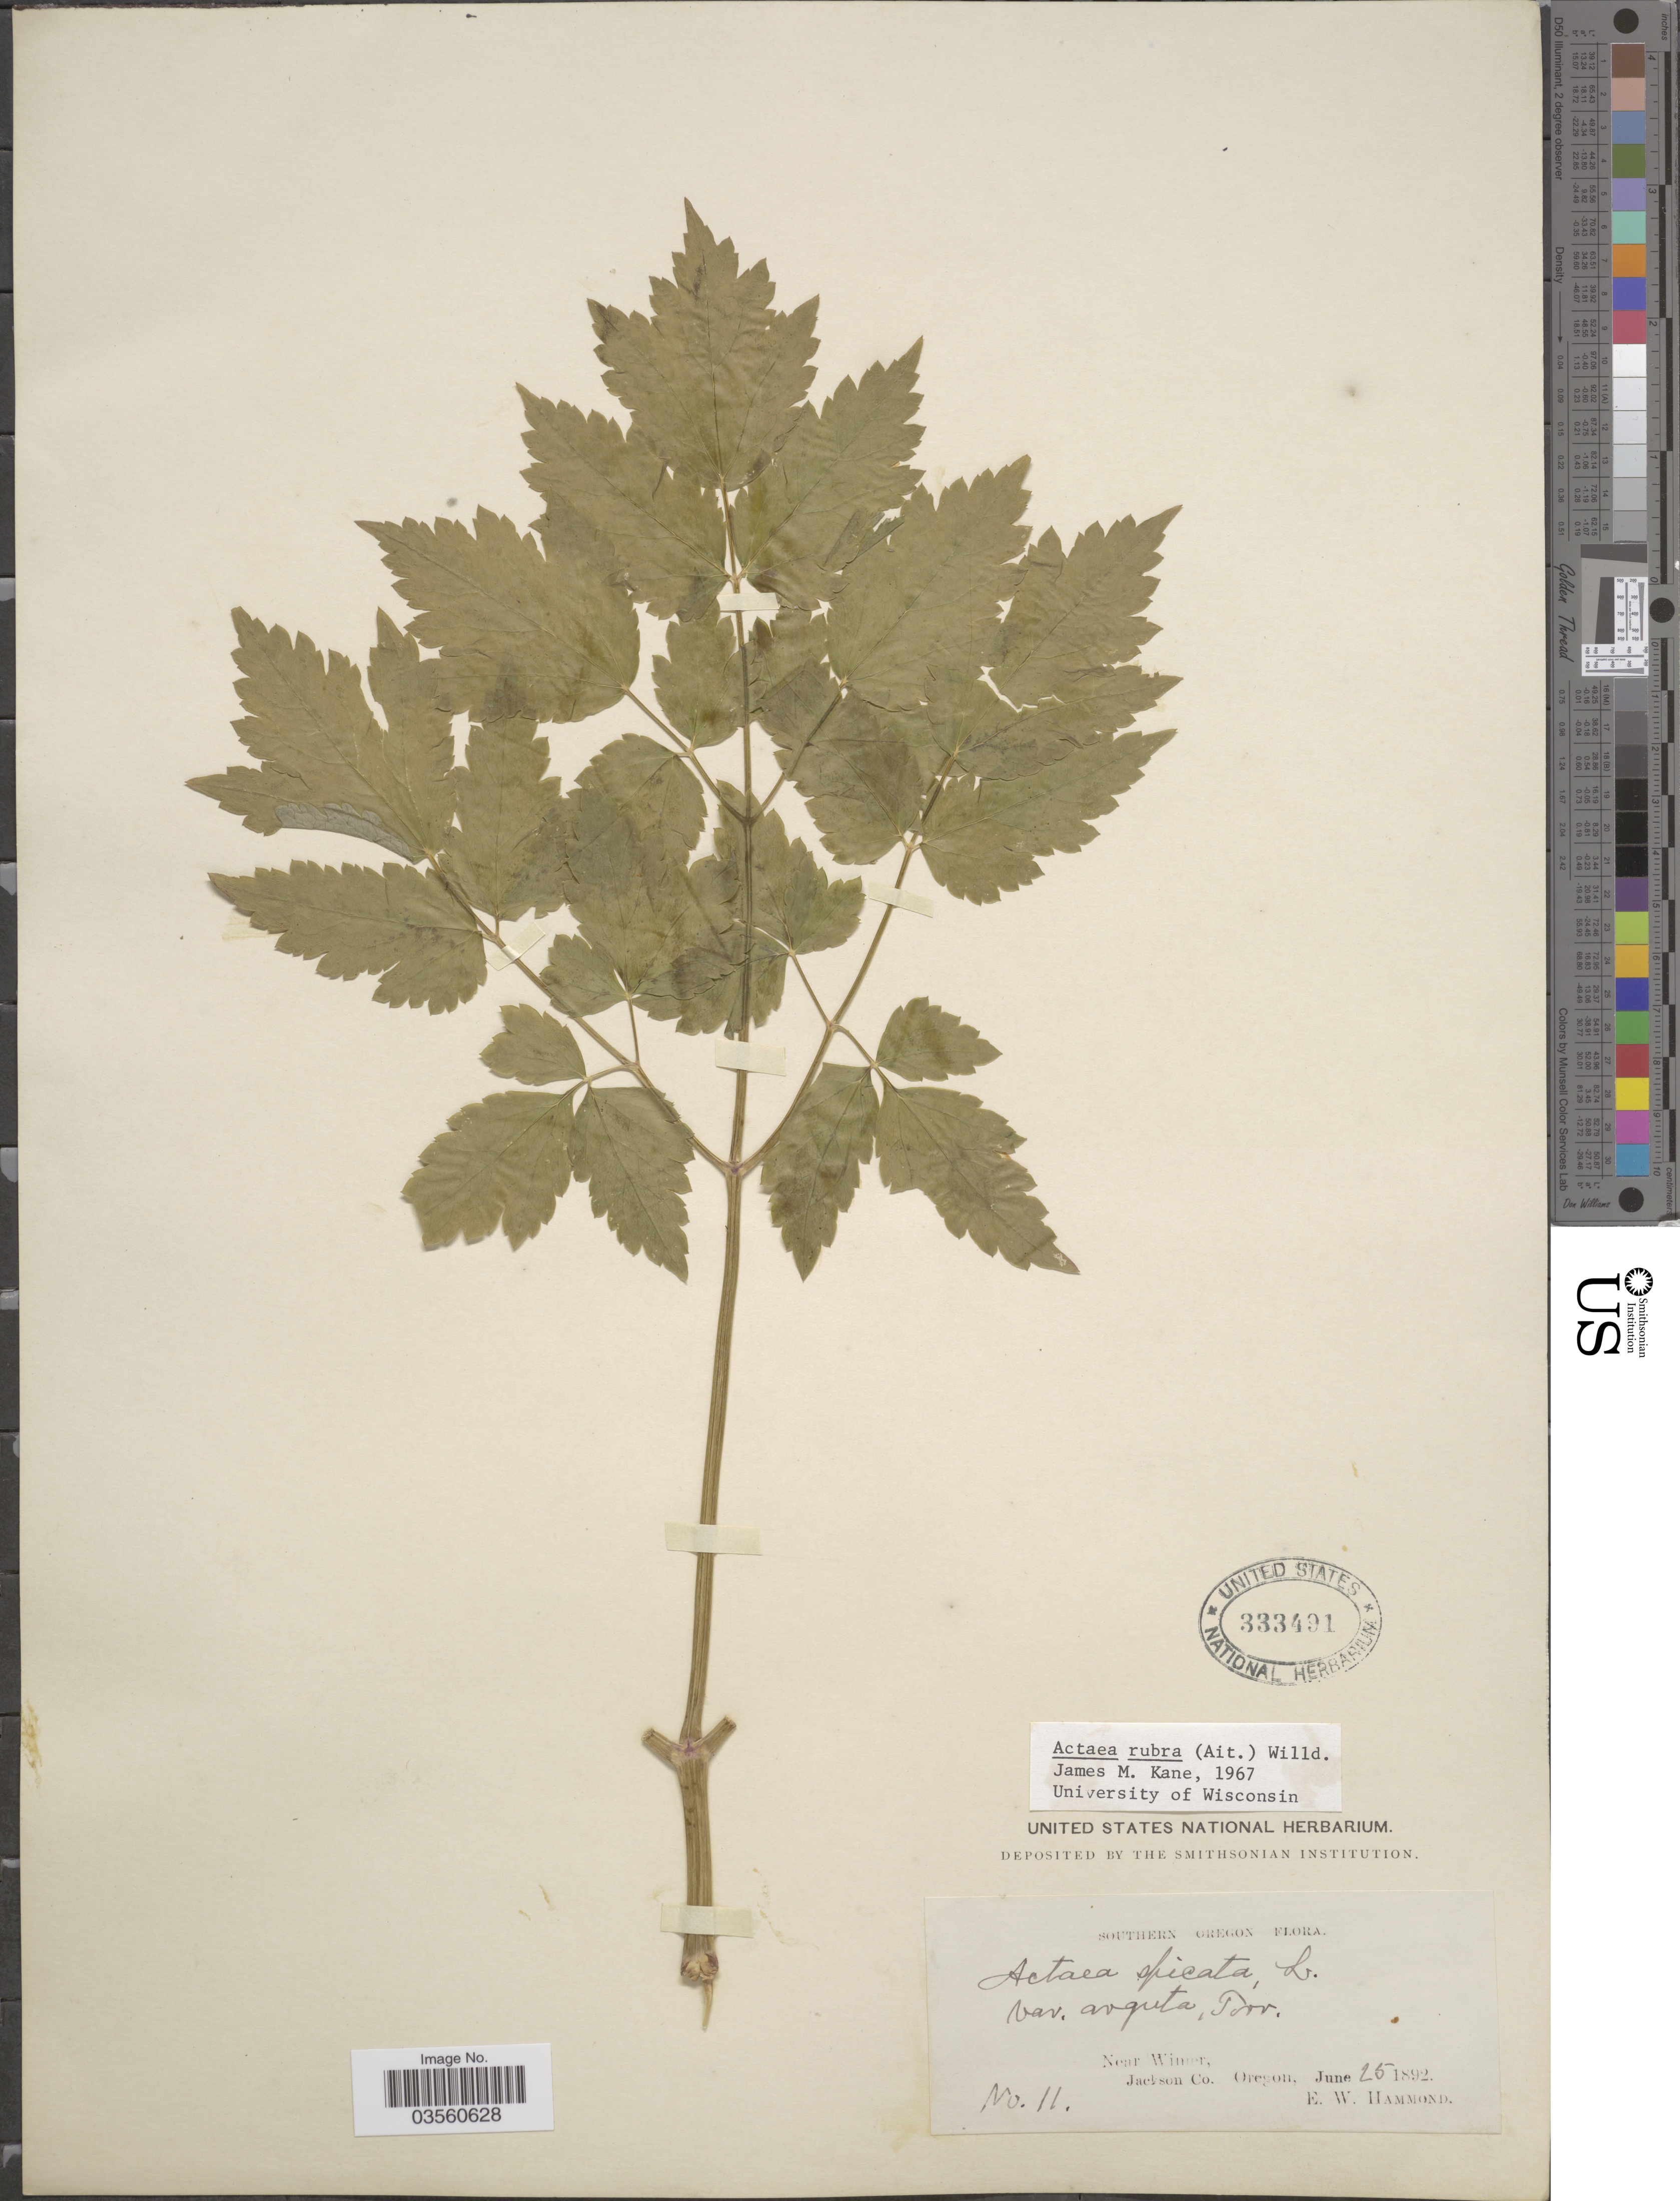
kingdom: Plantae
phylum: Tracheophyta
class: Magnoliopsida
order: Ranunculales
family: Ranunculaceae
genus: Actaea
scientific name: Actaea rubra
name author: (Aiton) Willd.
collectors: E. Hammond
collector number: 11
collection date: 1892-06-25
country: United States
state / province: Oregon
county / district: Jackson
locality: Southern Oregon. Near Wimmer, Jackson Co.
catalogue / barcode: US 333491